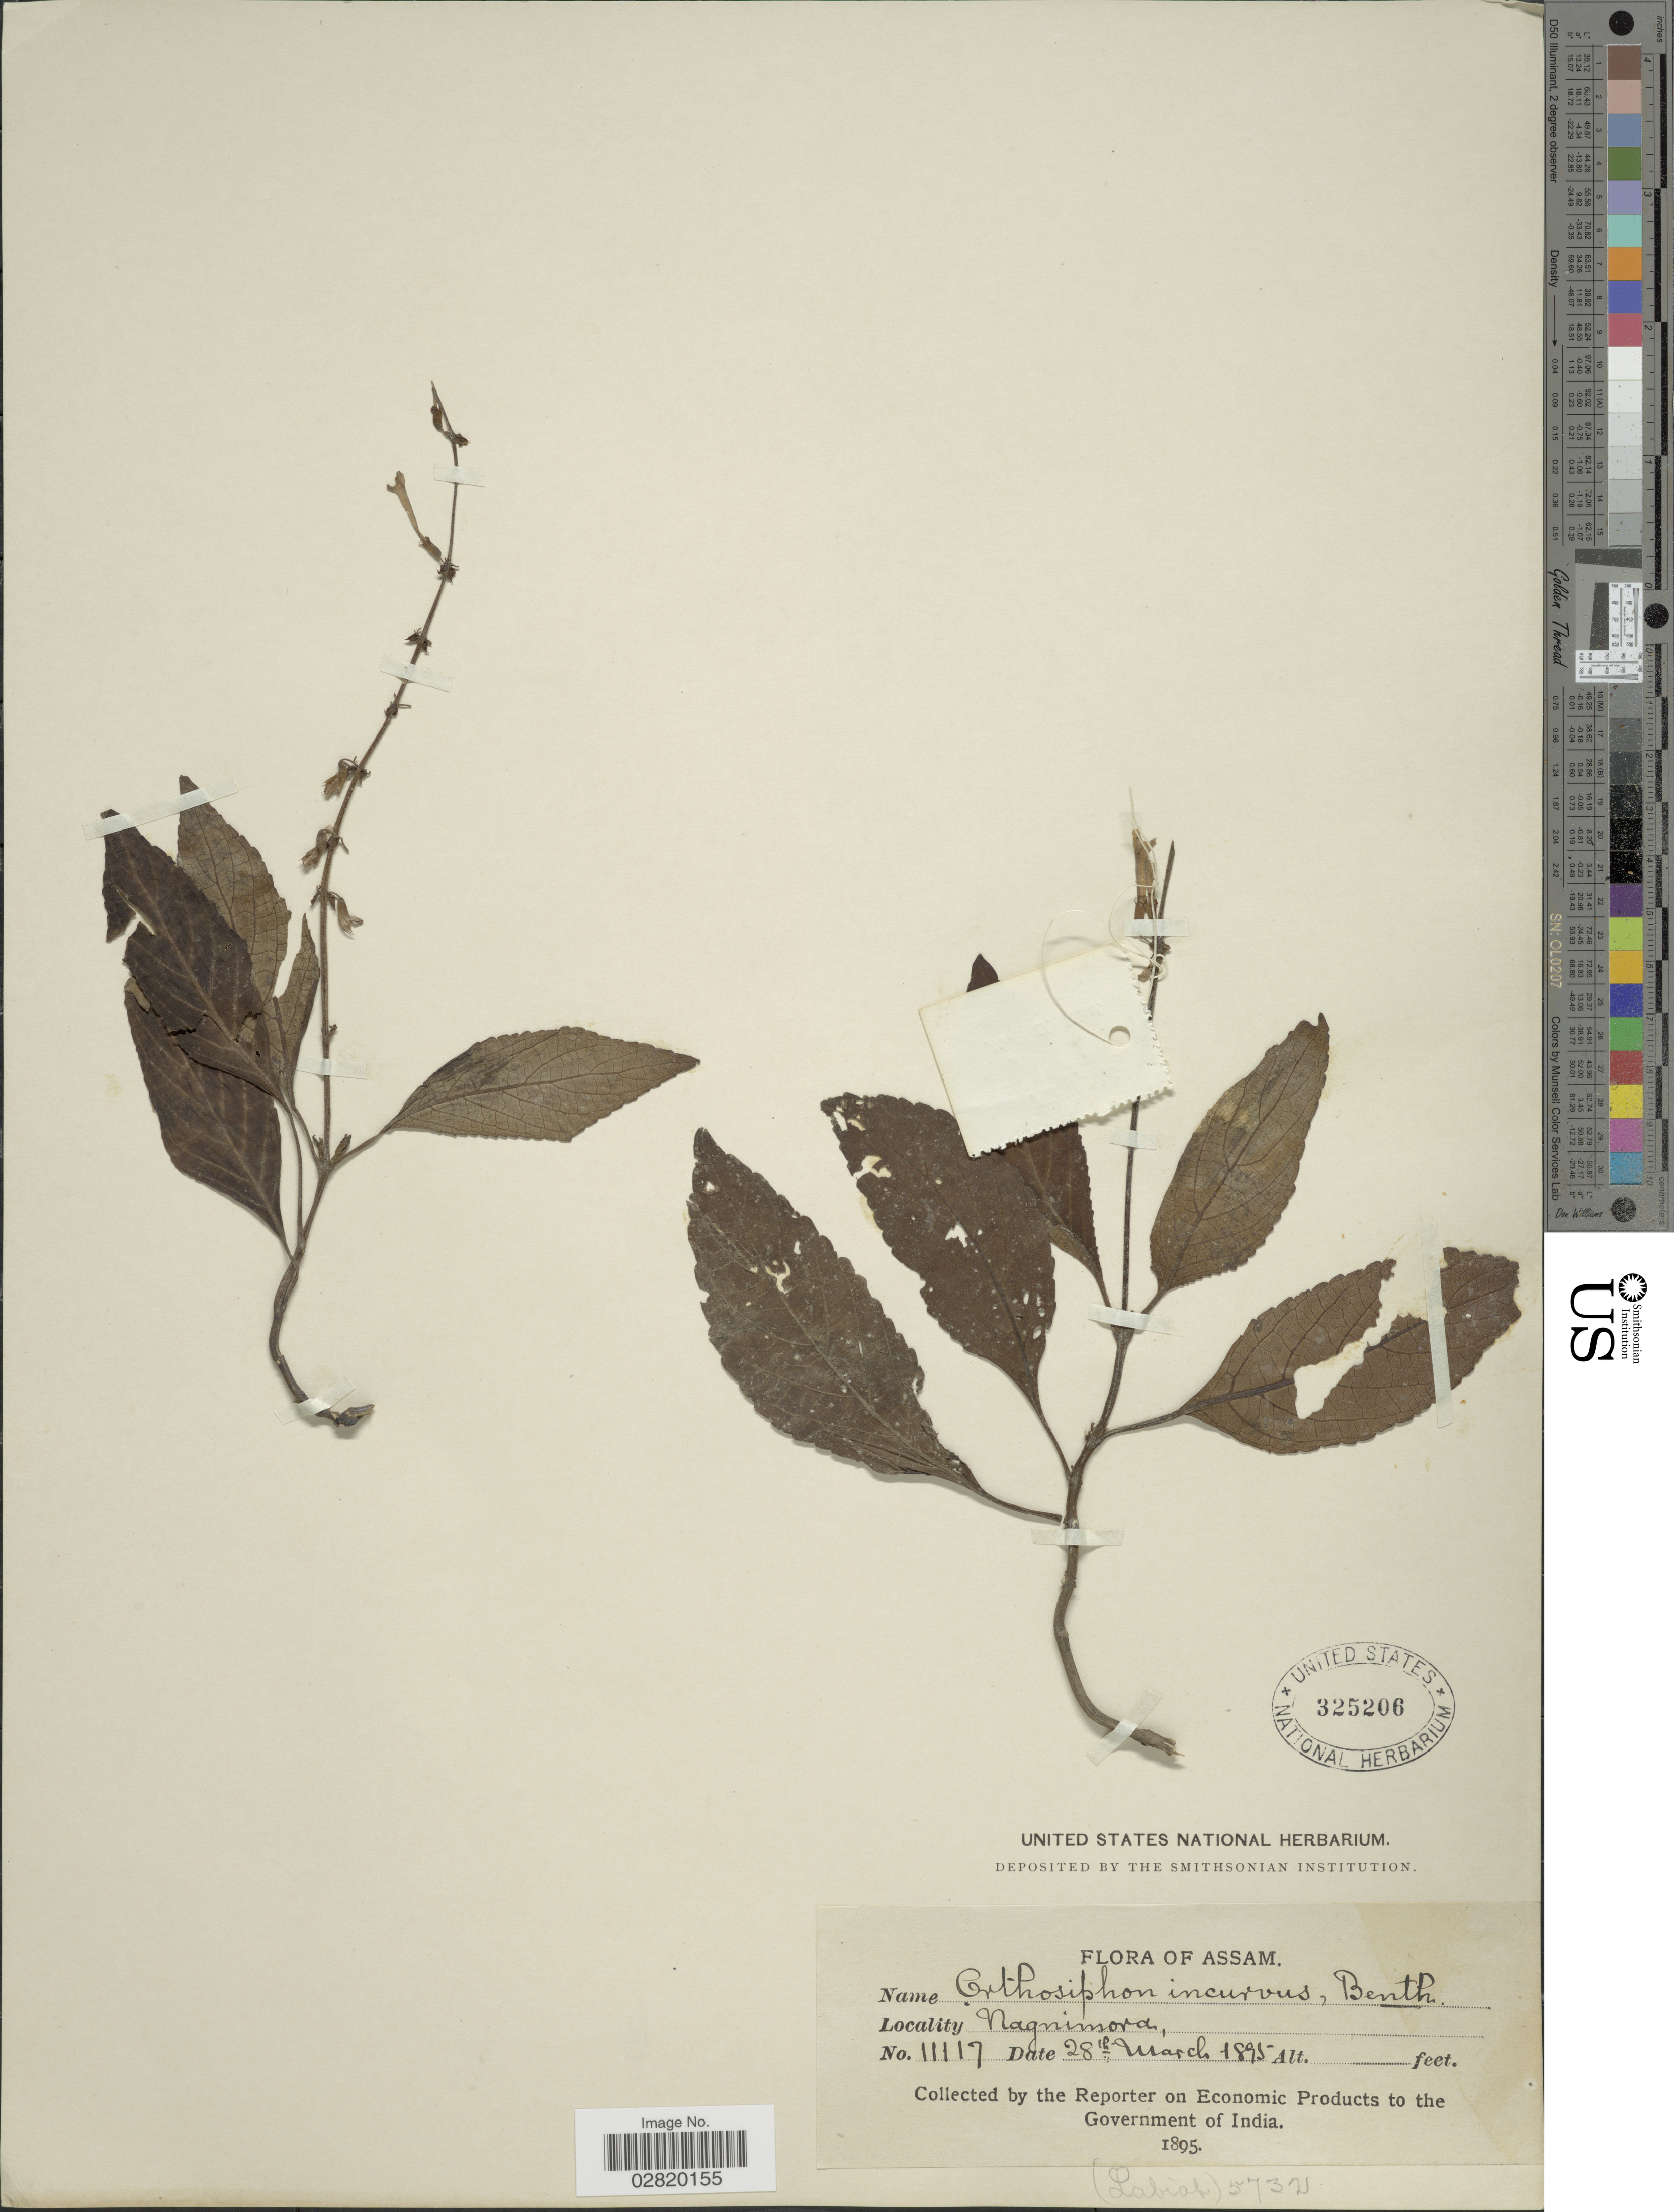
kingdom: Plantae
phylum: Tracheophyta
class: Magnoliopsida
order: Lamiales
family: Lamiaceae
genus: Orthosiphon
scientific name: Orthosiphon incurvus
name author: Benth.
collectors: G. Reporter on Economic Products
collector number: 11117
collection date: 1895-03-28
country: India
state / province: Assam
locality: Nagnimora.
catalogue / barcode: US 325206